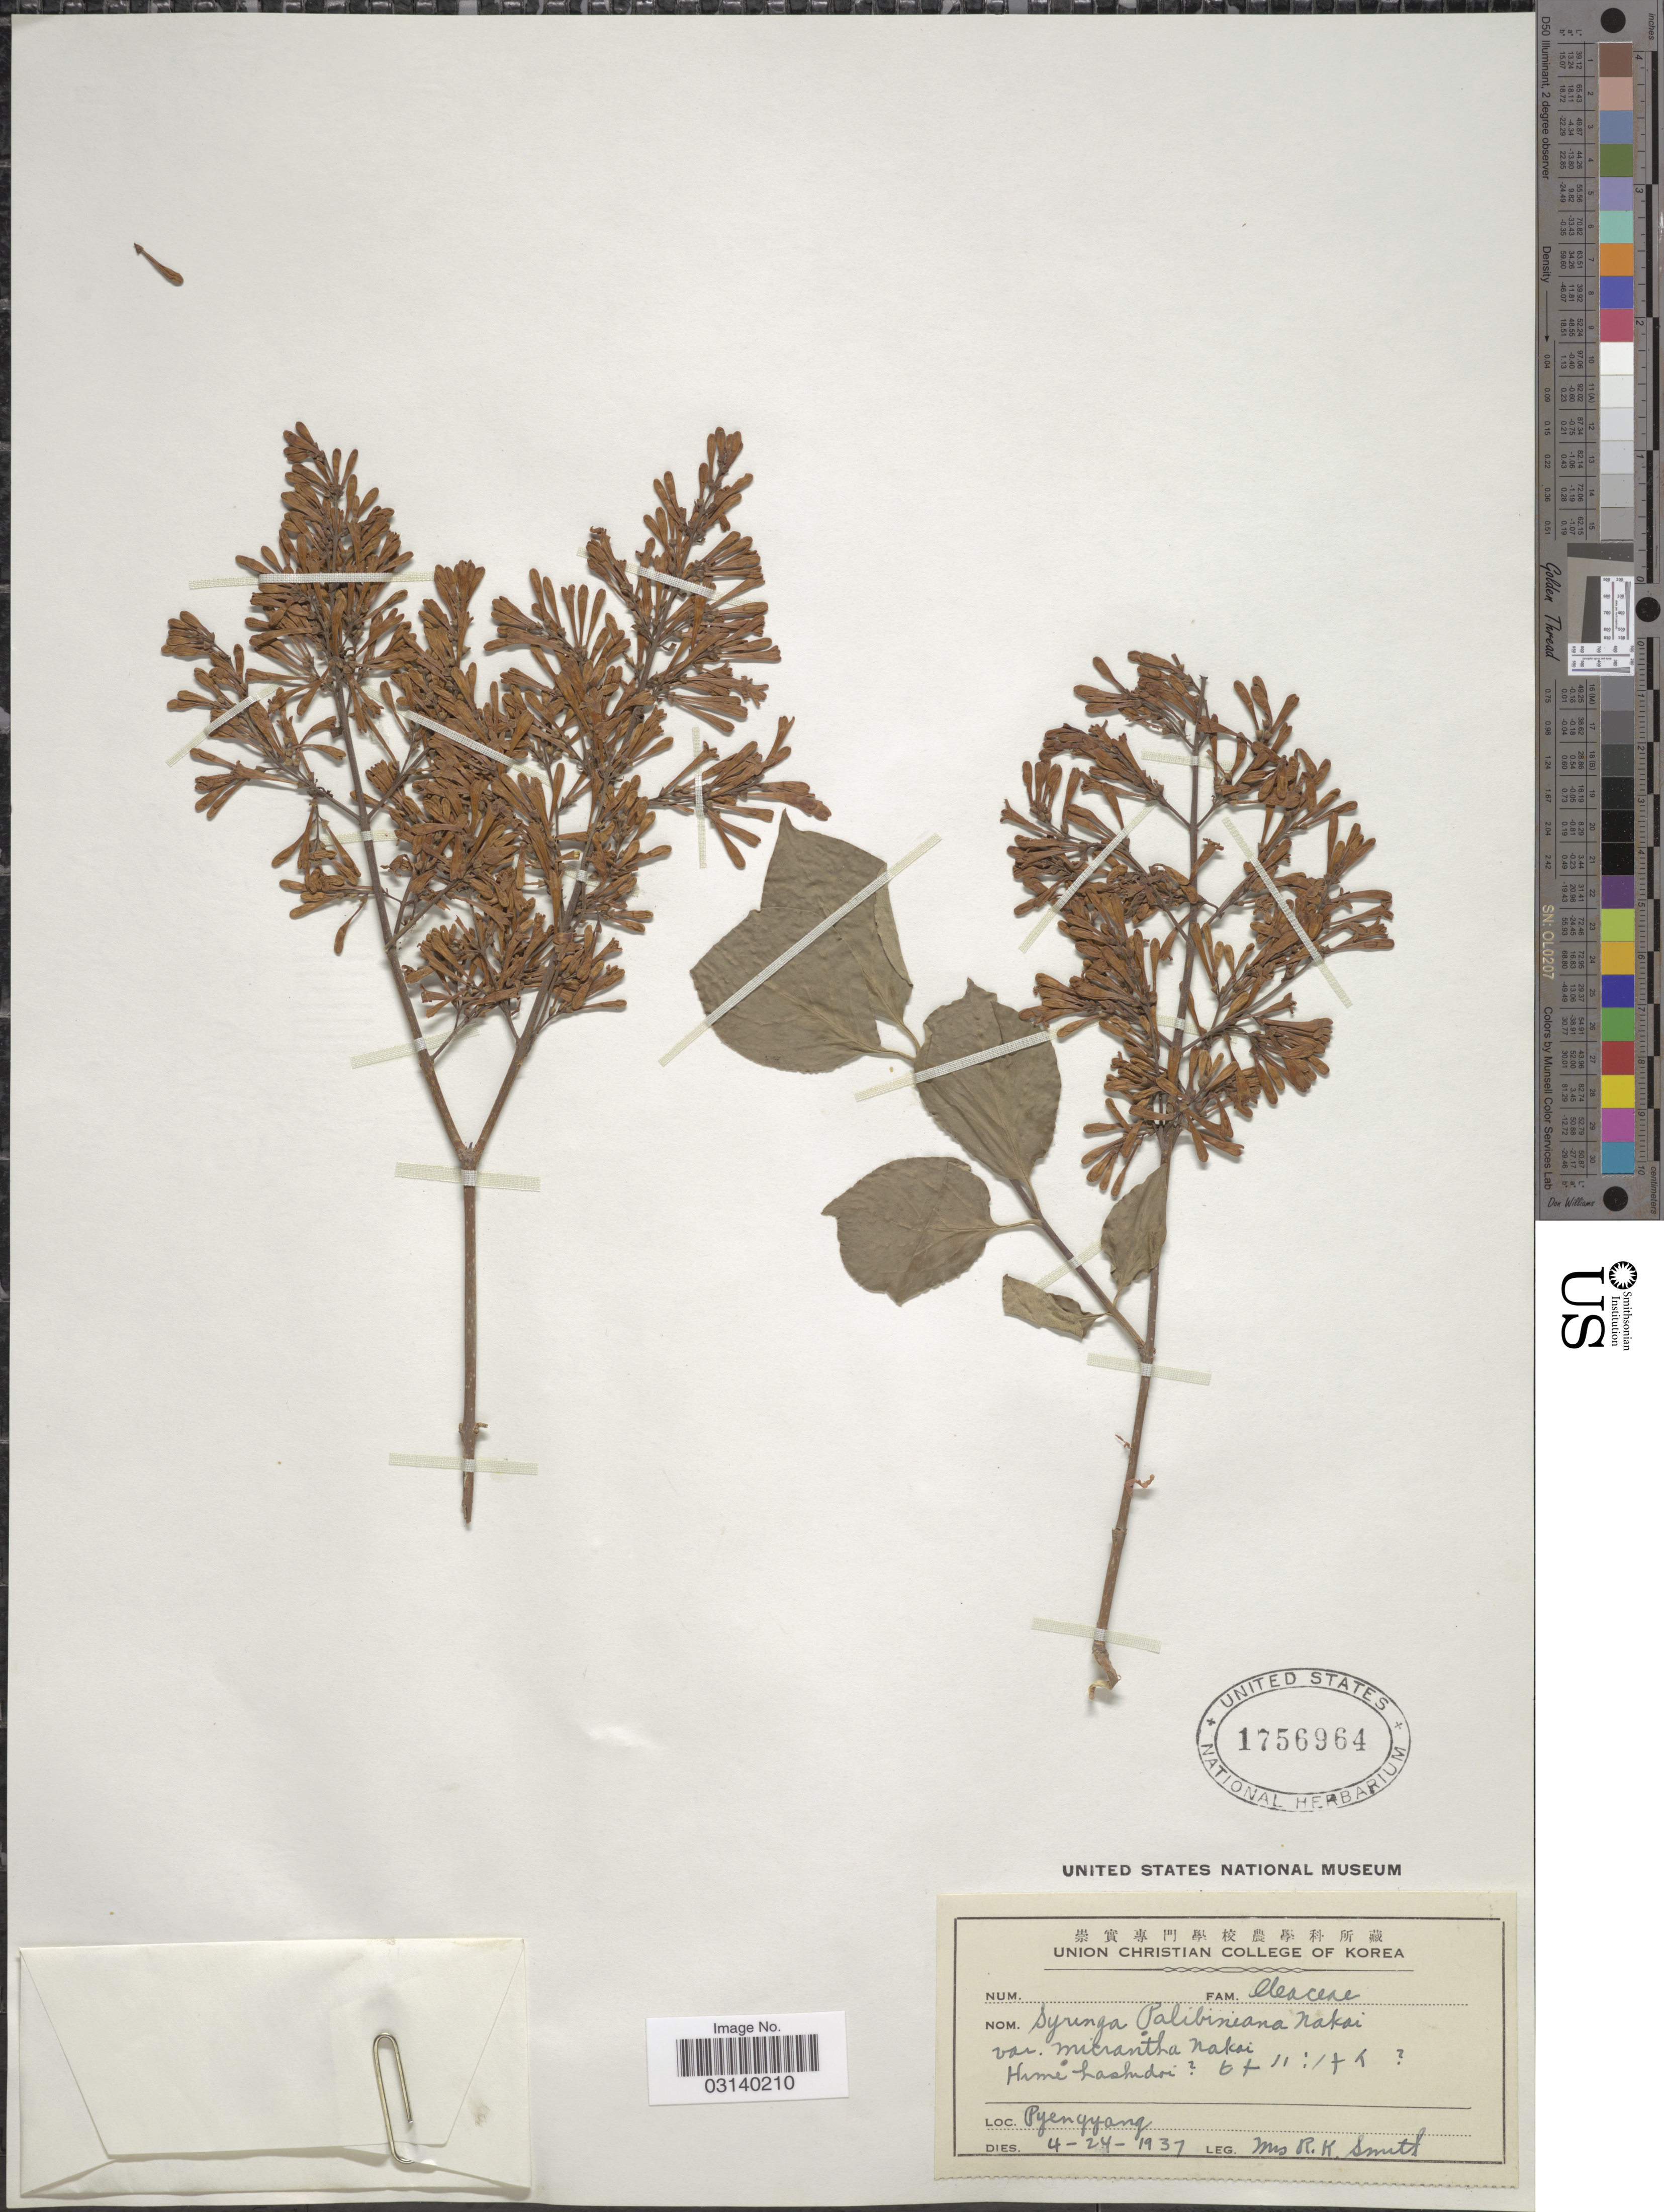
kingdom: Plantae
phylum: Tracheophyta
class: Magnoliopsida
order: Lamiales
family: Oleaceae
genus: Syringa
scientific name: Syringa pubescens var. patula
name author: (Palib.) M.Kim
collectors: Mrs. R. K. Smith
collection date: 1937-04-24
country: North Korea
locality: Pyengyang.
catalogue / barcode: US 1756964